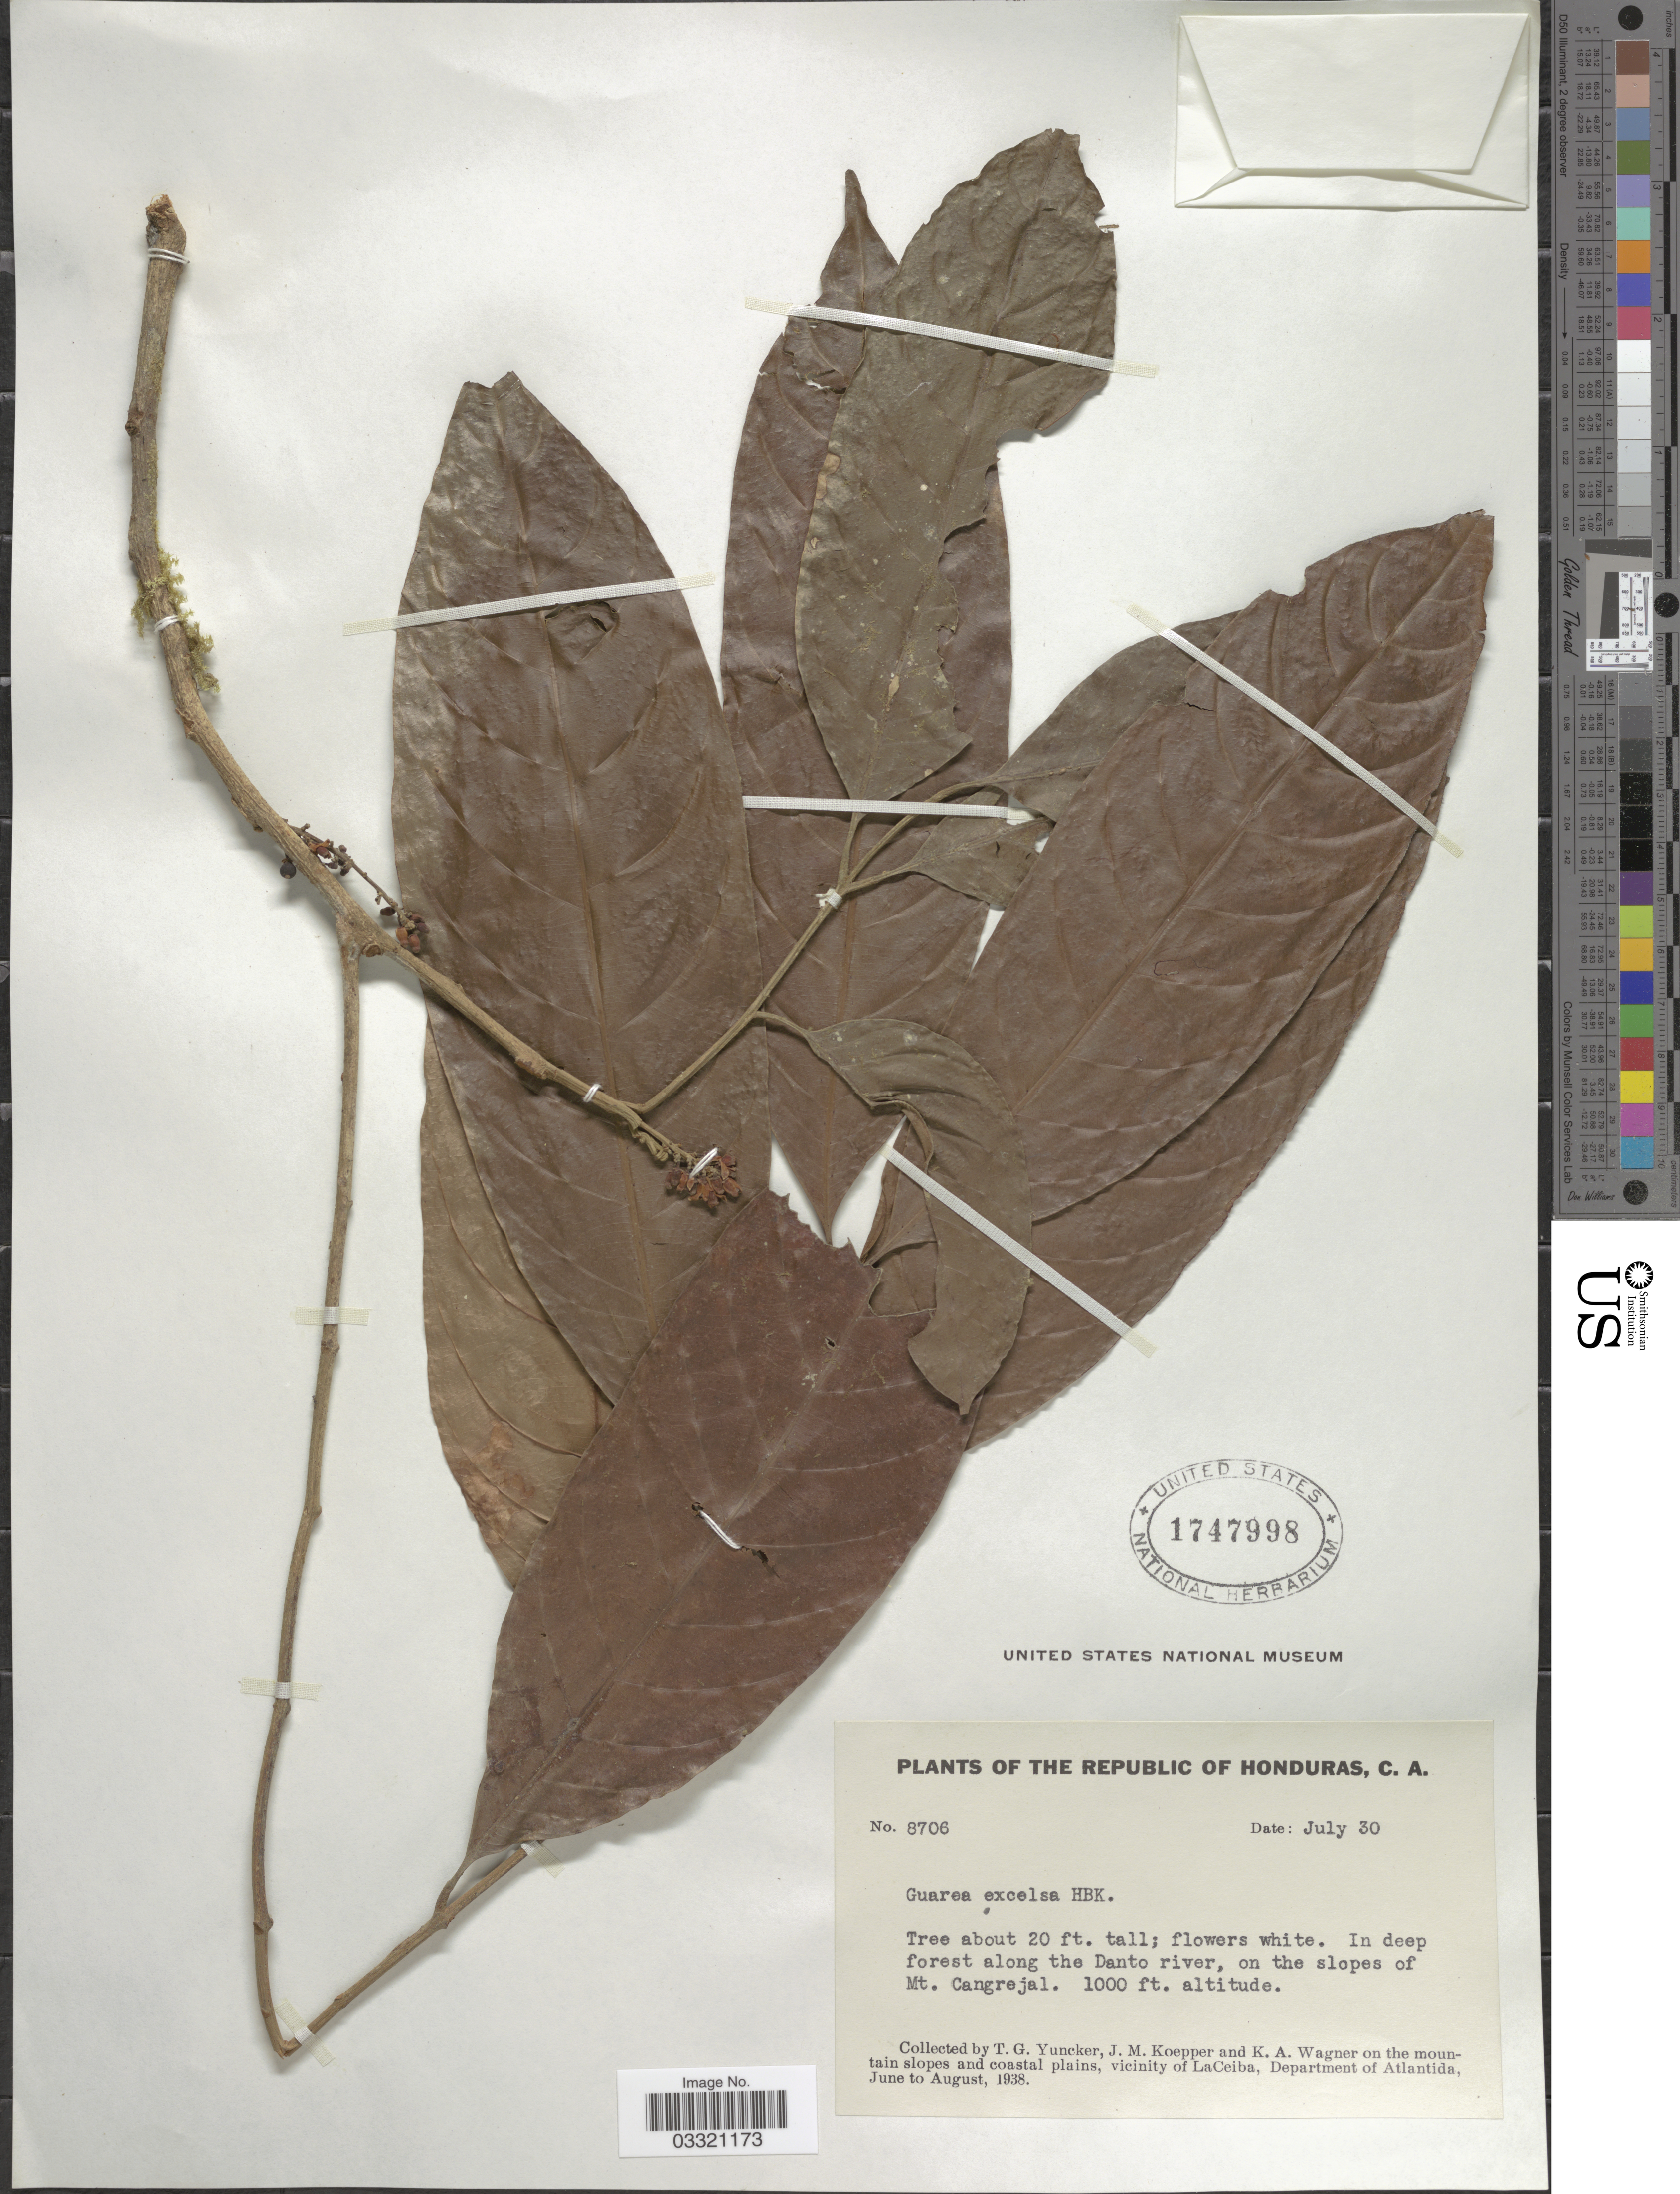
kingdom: Plantae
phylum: Tracheophyta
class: Magnoliopsida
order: Sapindales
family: Meliaceae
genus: Guarea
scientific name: Guarea excelsa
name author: Kunth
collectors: T. G. Yuncker, J. M. Koepper & K. A. Wagner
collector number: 8706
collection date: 1938-07-30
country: Honduras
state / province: Atlántida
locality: The Republic of Honduras. In deep forest along the Danto river, on the slopes of Mt. Cangrejal. On the mountains slopes and coastal plains, vicinity of LaCeiba, Department of LaCeiba.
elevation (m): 305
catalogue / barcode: US 1747998